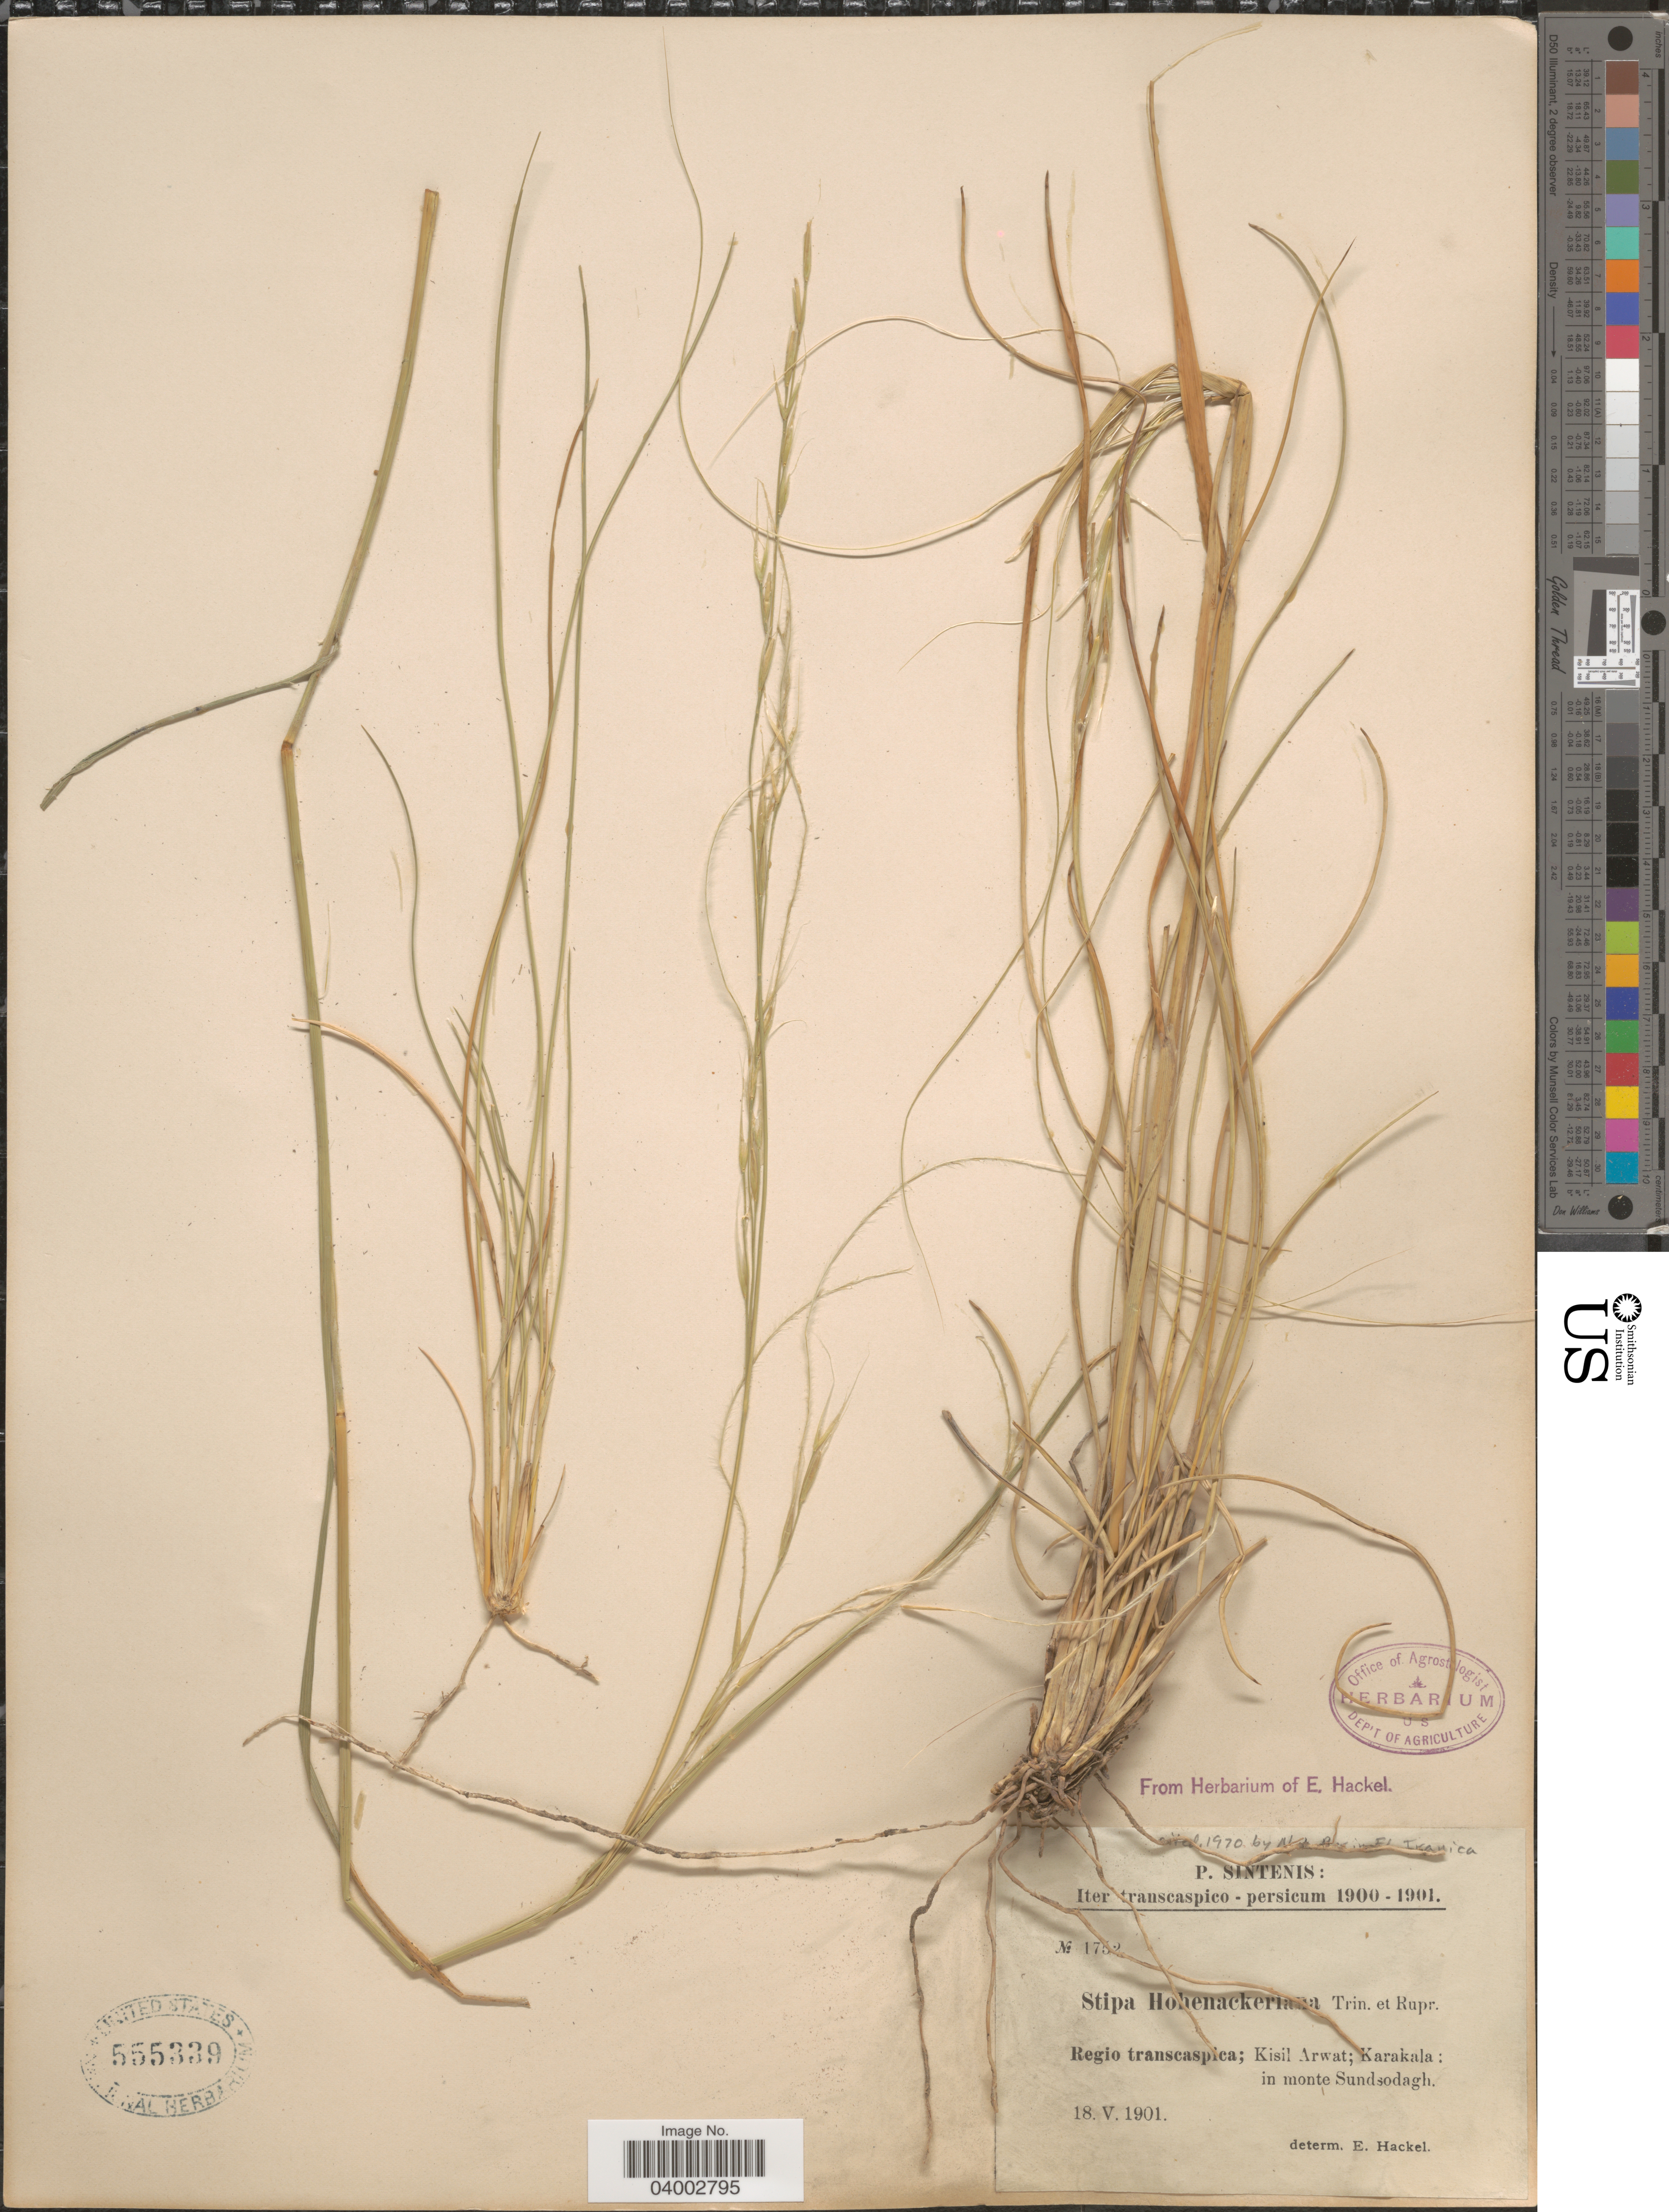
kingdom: Plantae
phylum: Tracheophyta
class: Liliopsida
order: Poales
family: Poaceae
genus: Stipa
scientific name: Stipa hohenackeriana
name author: Trin. & Rupr.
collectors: P. Sintenis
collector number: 1752*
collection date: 1901-05-18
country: Turkmenistan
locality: Iter transcaspico - persicum. Regio transcaspica; Kisil Arwat; Karakala: in monte Sundsodagh.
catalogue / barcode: US 555339